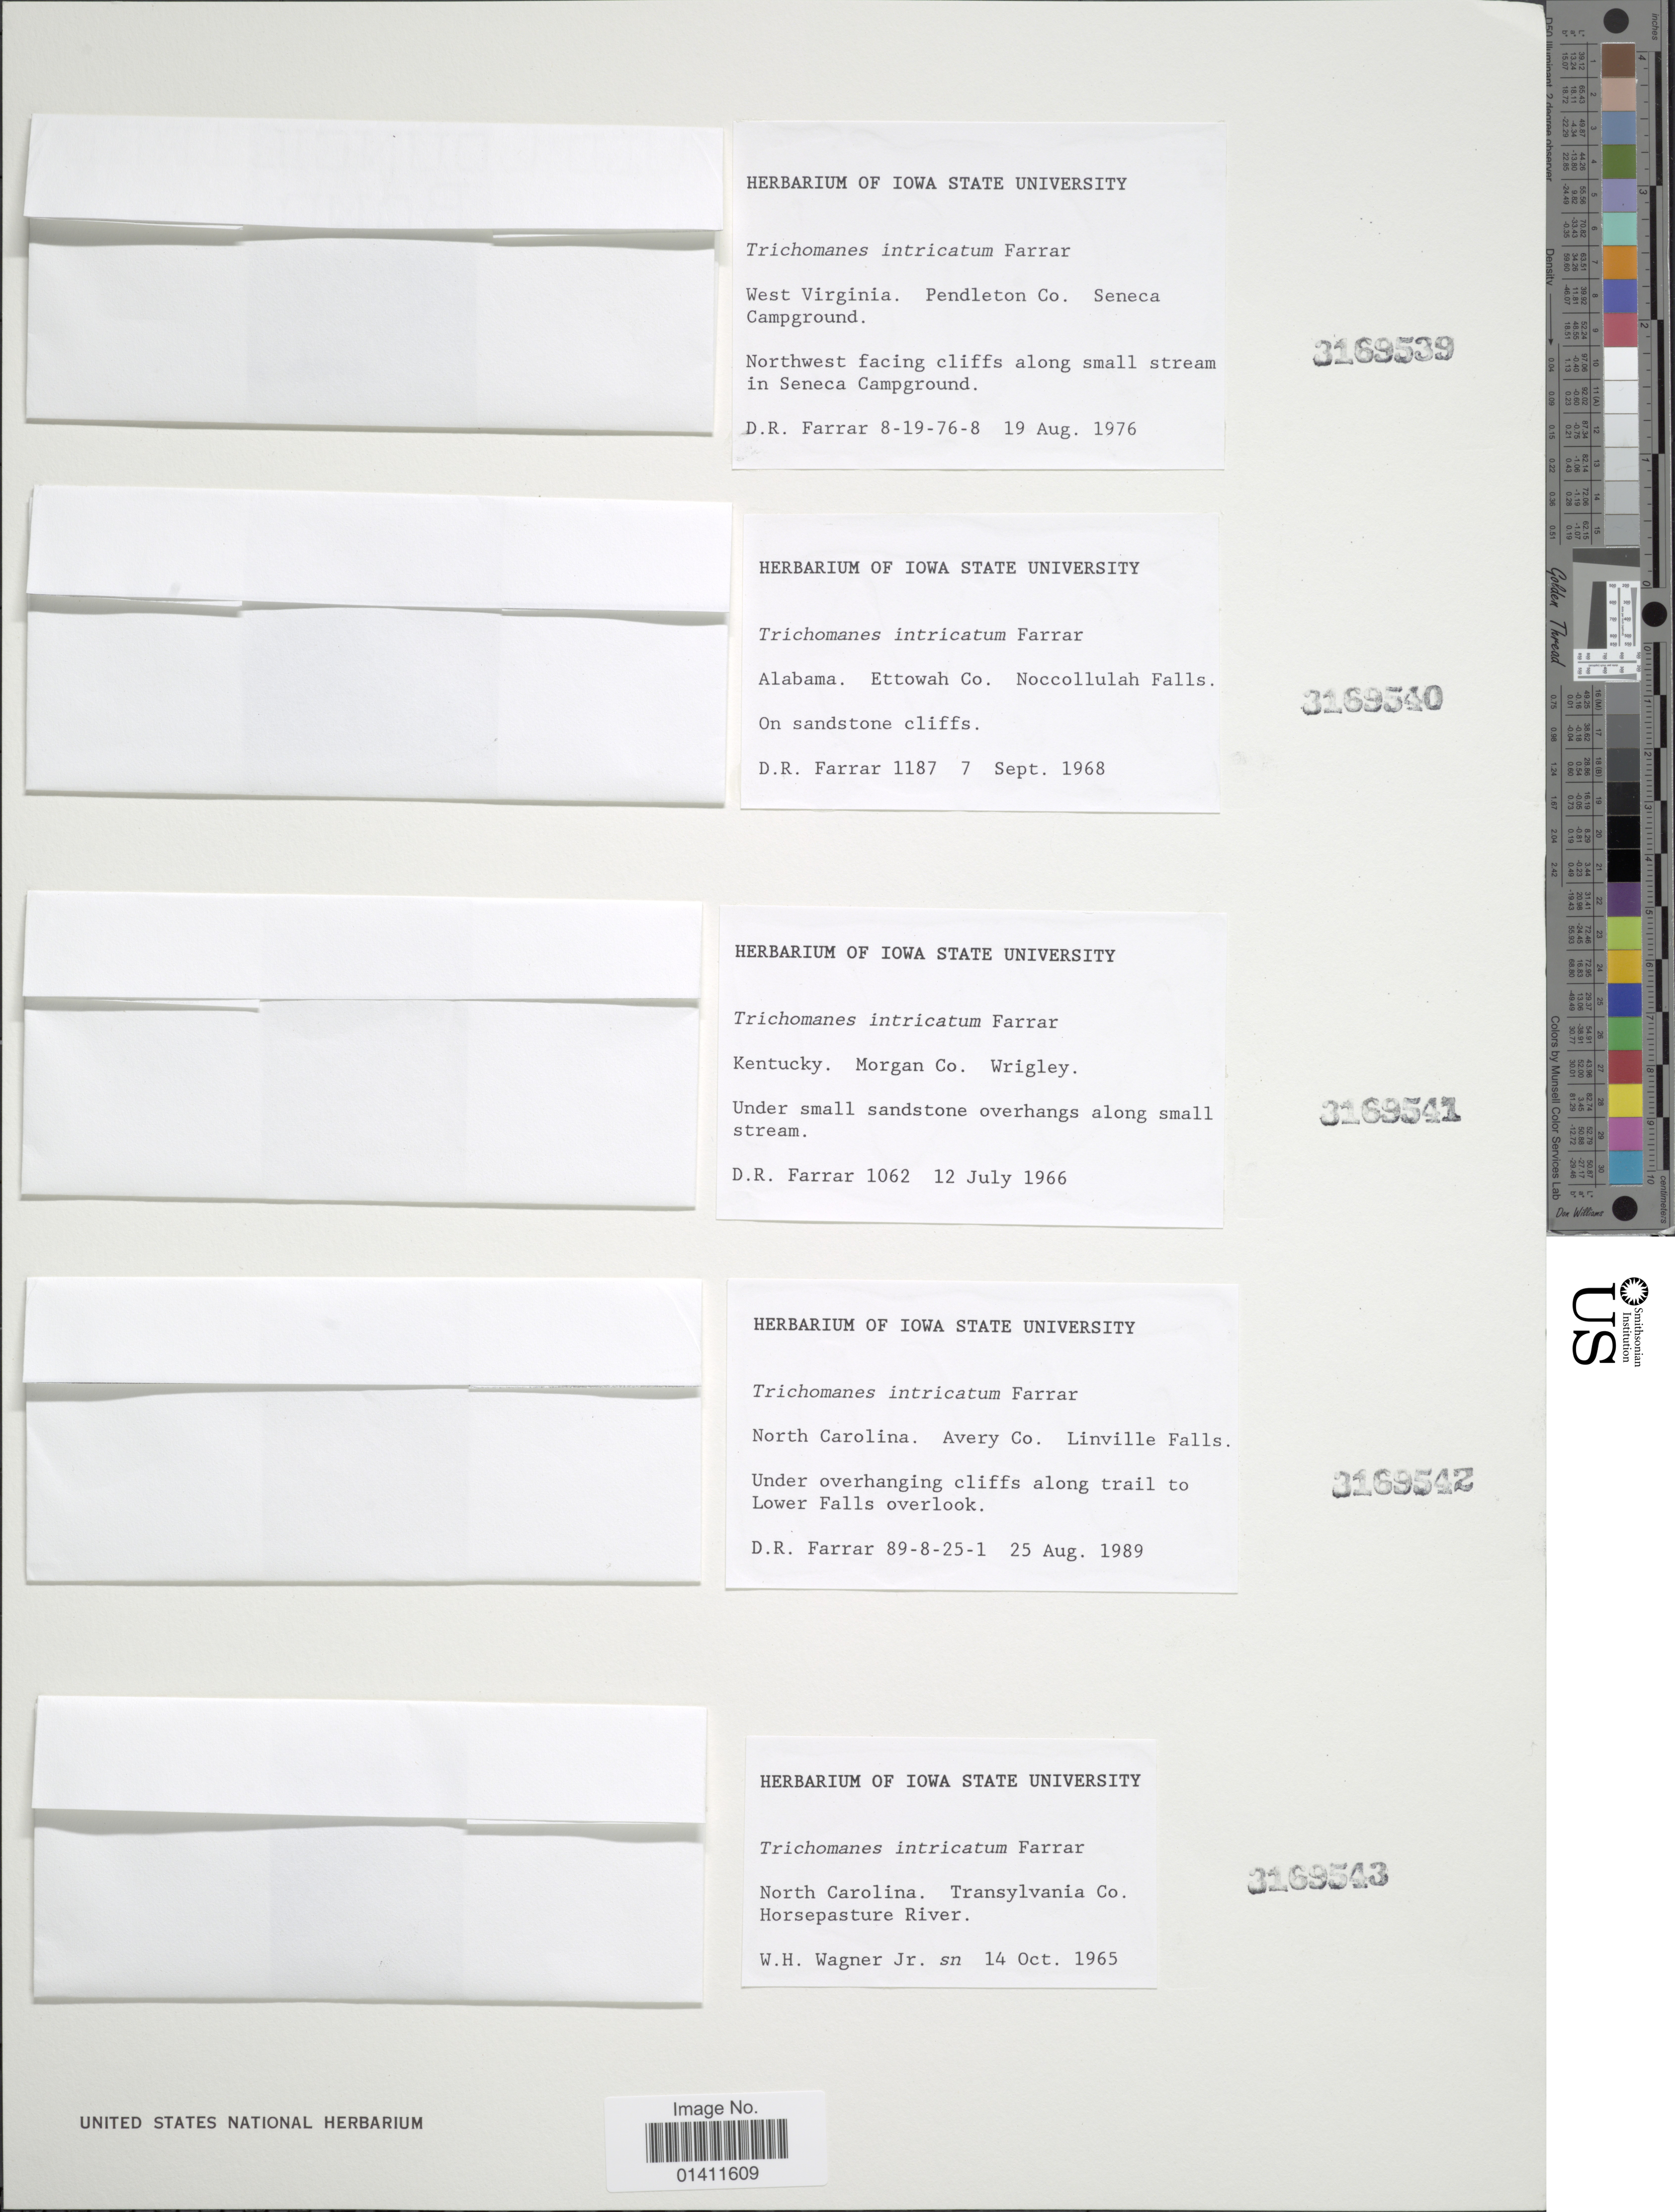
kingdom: Plantae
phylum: Tracheophyta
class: Polypodiopsida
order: Hymenophyllales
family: Hymenophyllaceae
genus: Vandenboschia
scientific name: Vandenboschia intricatum (Farrar) comb. ined., 2015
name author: (Farrar)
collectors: D. R. Farrar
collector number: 1062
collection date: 1966-07-12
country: United States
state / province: Kentucky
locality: Morgan Co. Wrigley.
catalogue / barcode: US 3169541-3